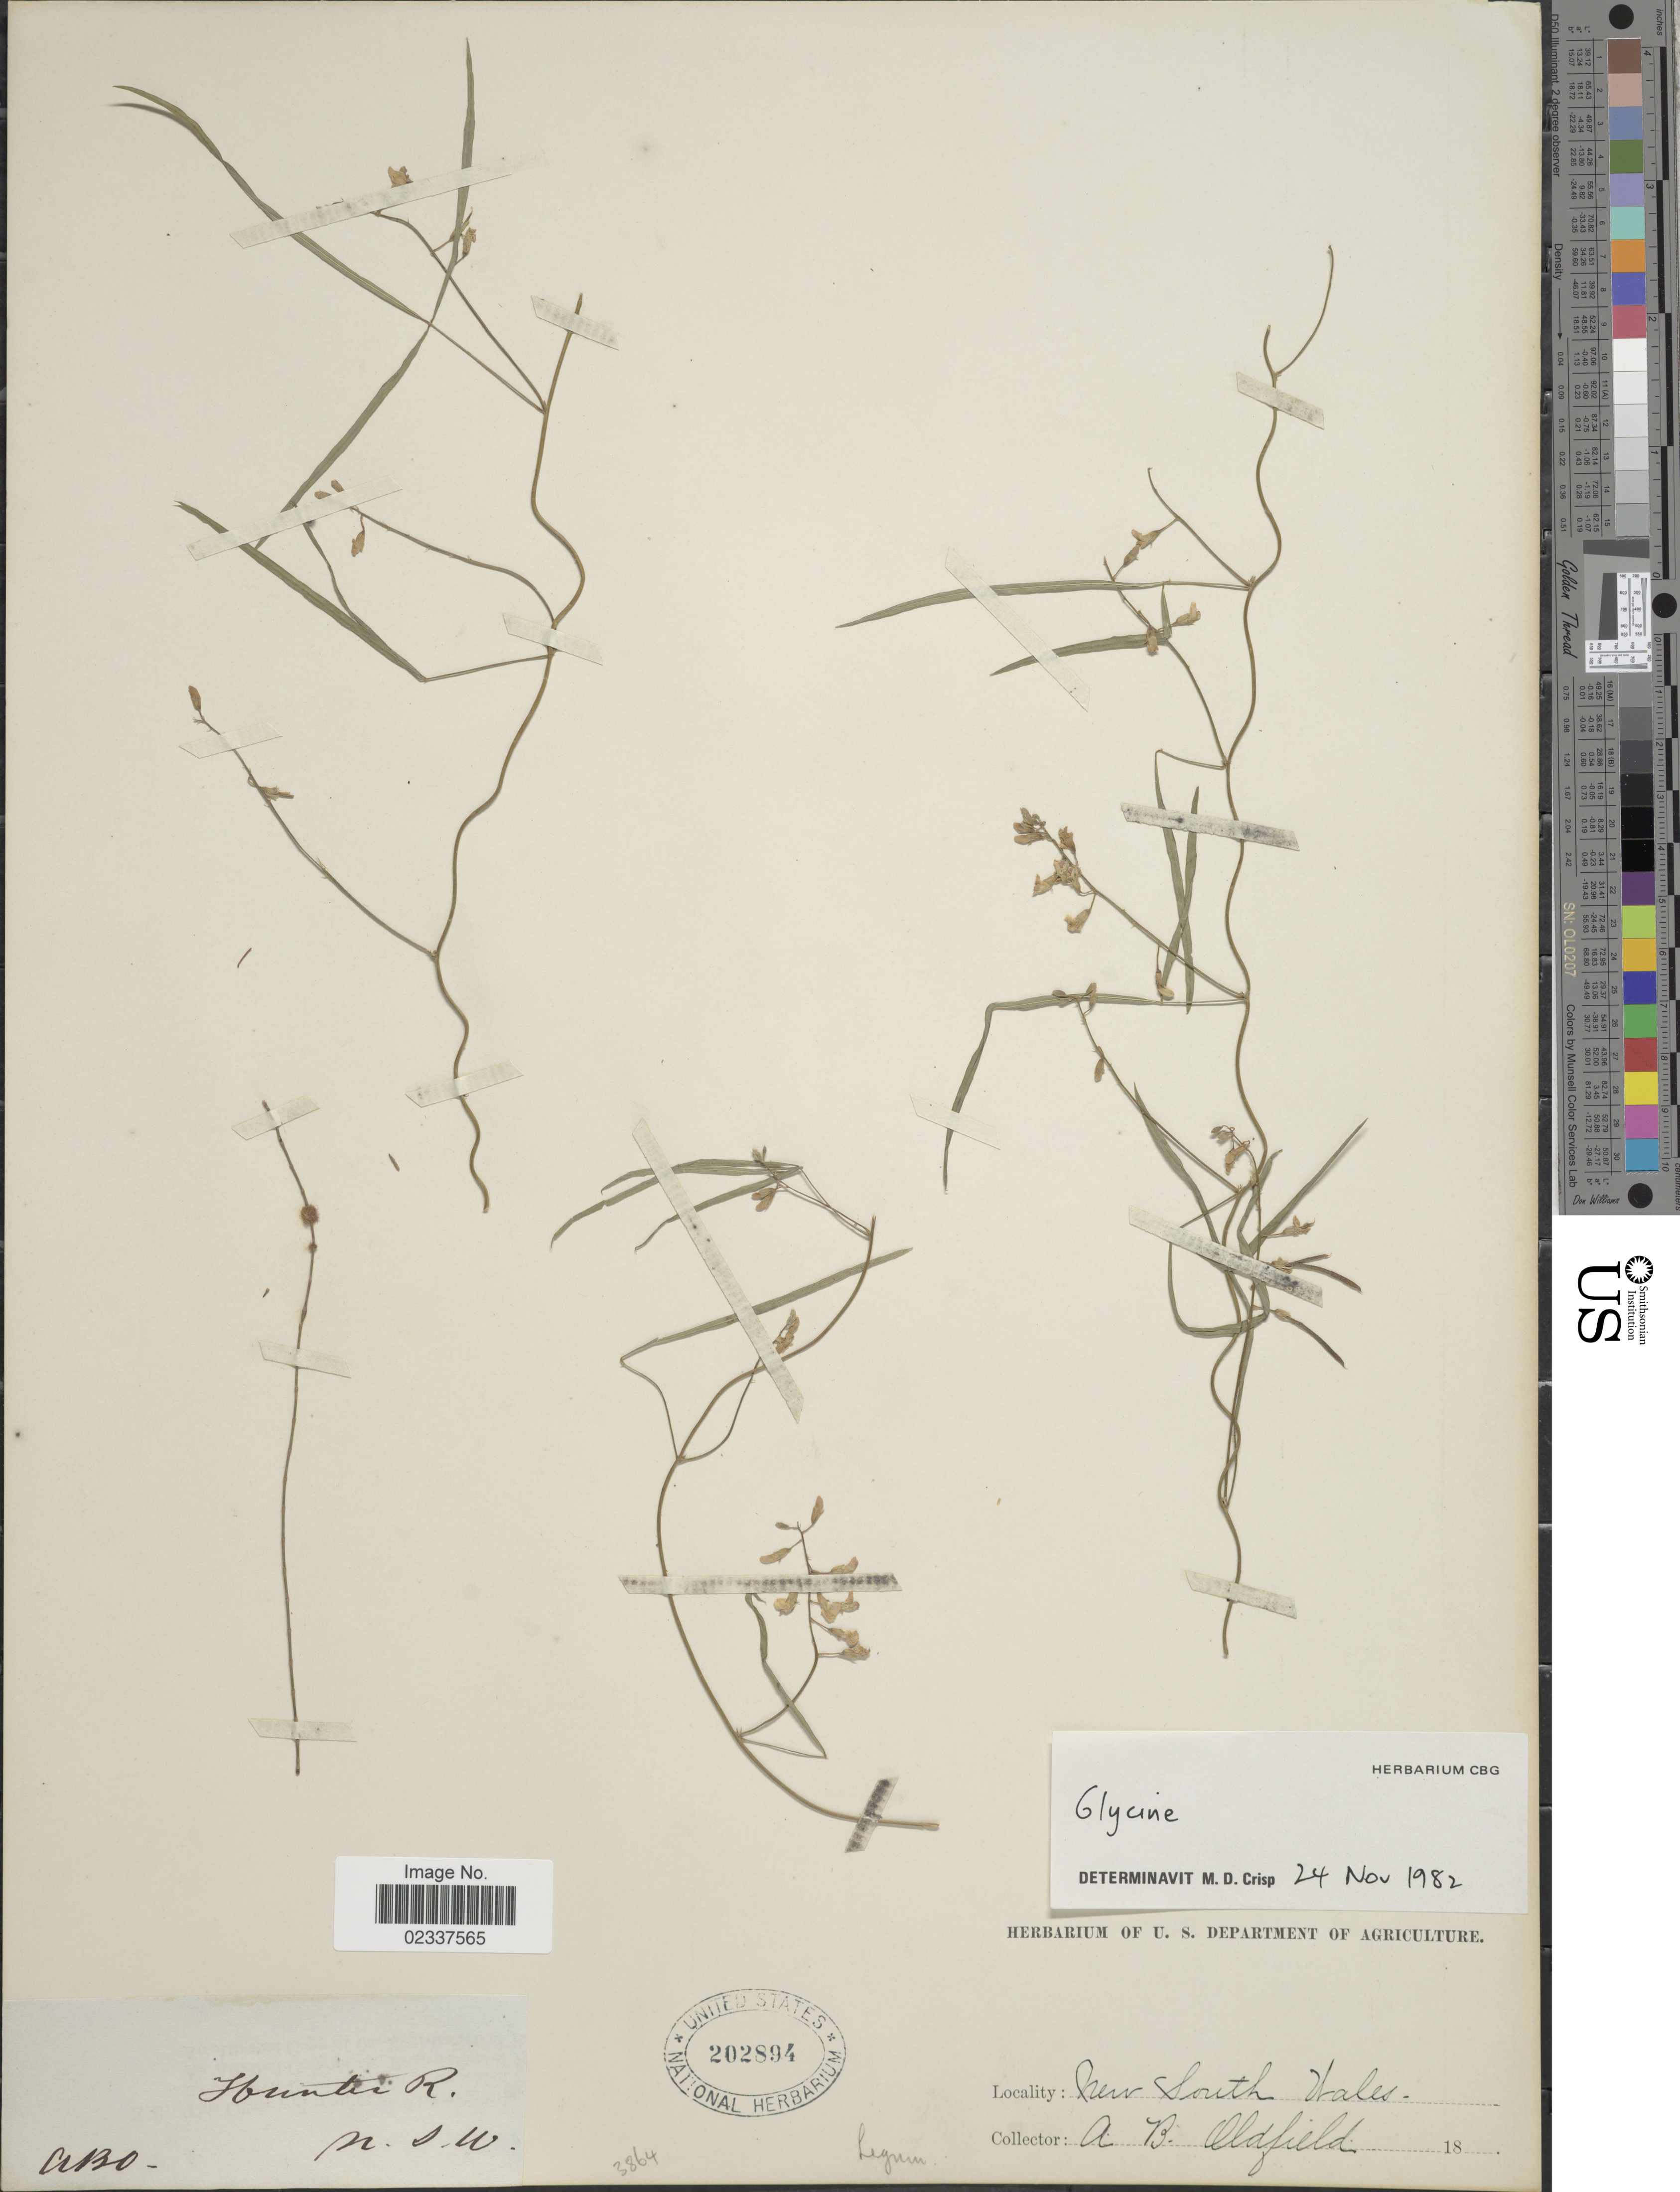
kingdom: Plantae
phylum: Tracheophyta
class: Magnoliopsida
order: Fabales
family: Fabaceae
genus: Glycine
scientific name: Glycine sp.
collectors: A. Oldfield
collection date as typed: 18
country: Australia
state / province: New South Wales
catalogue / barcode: US 202894